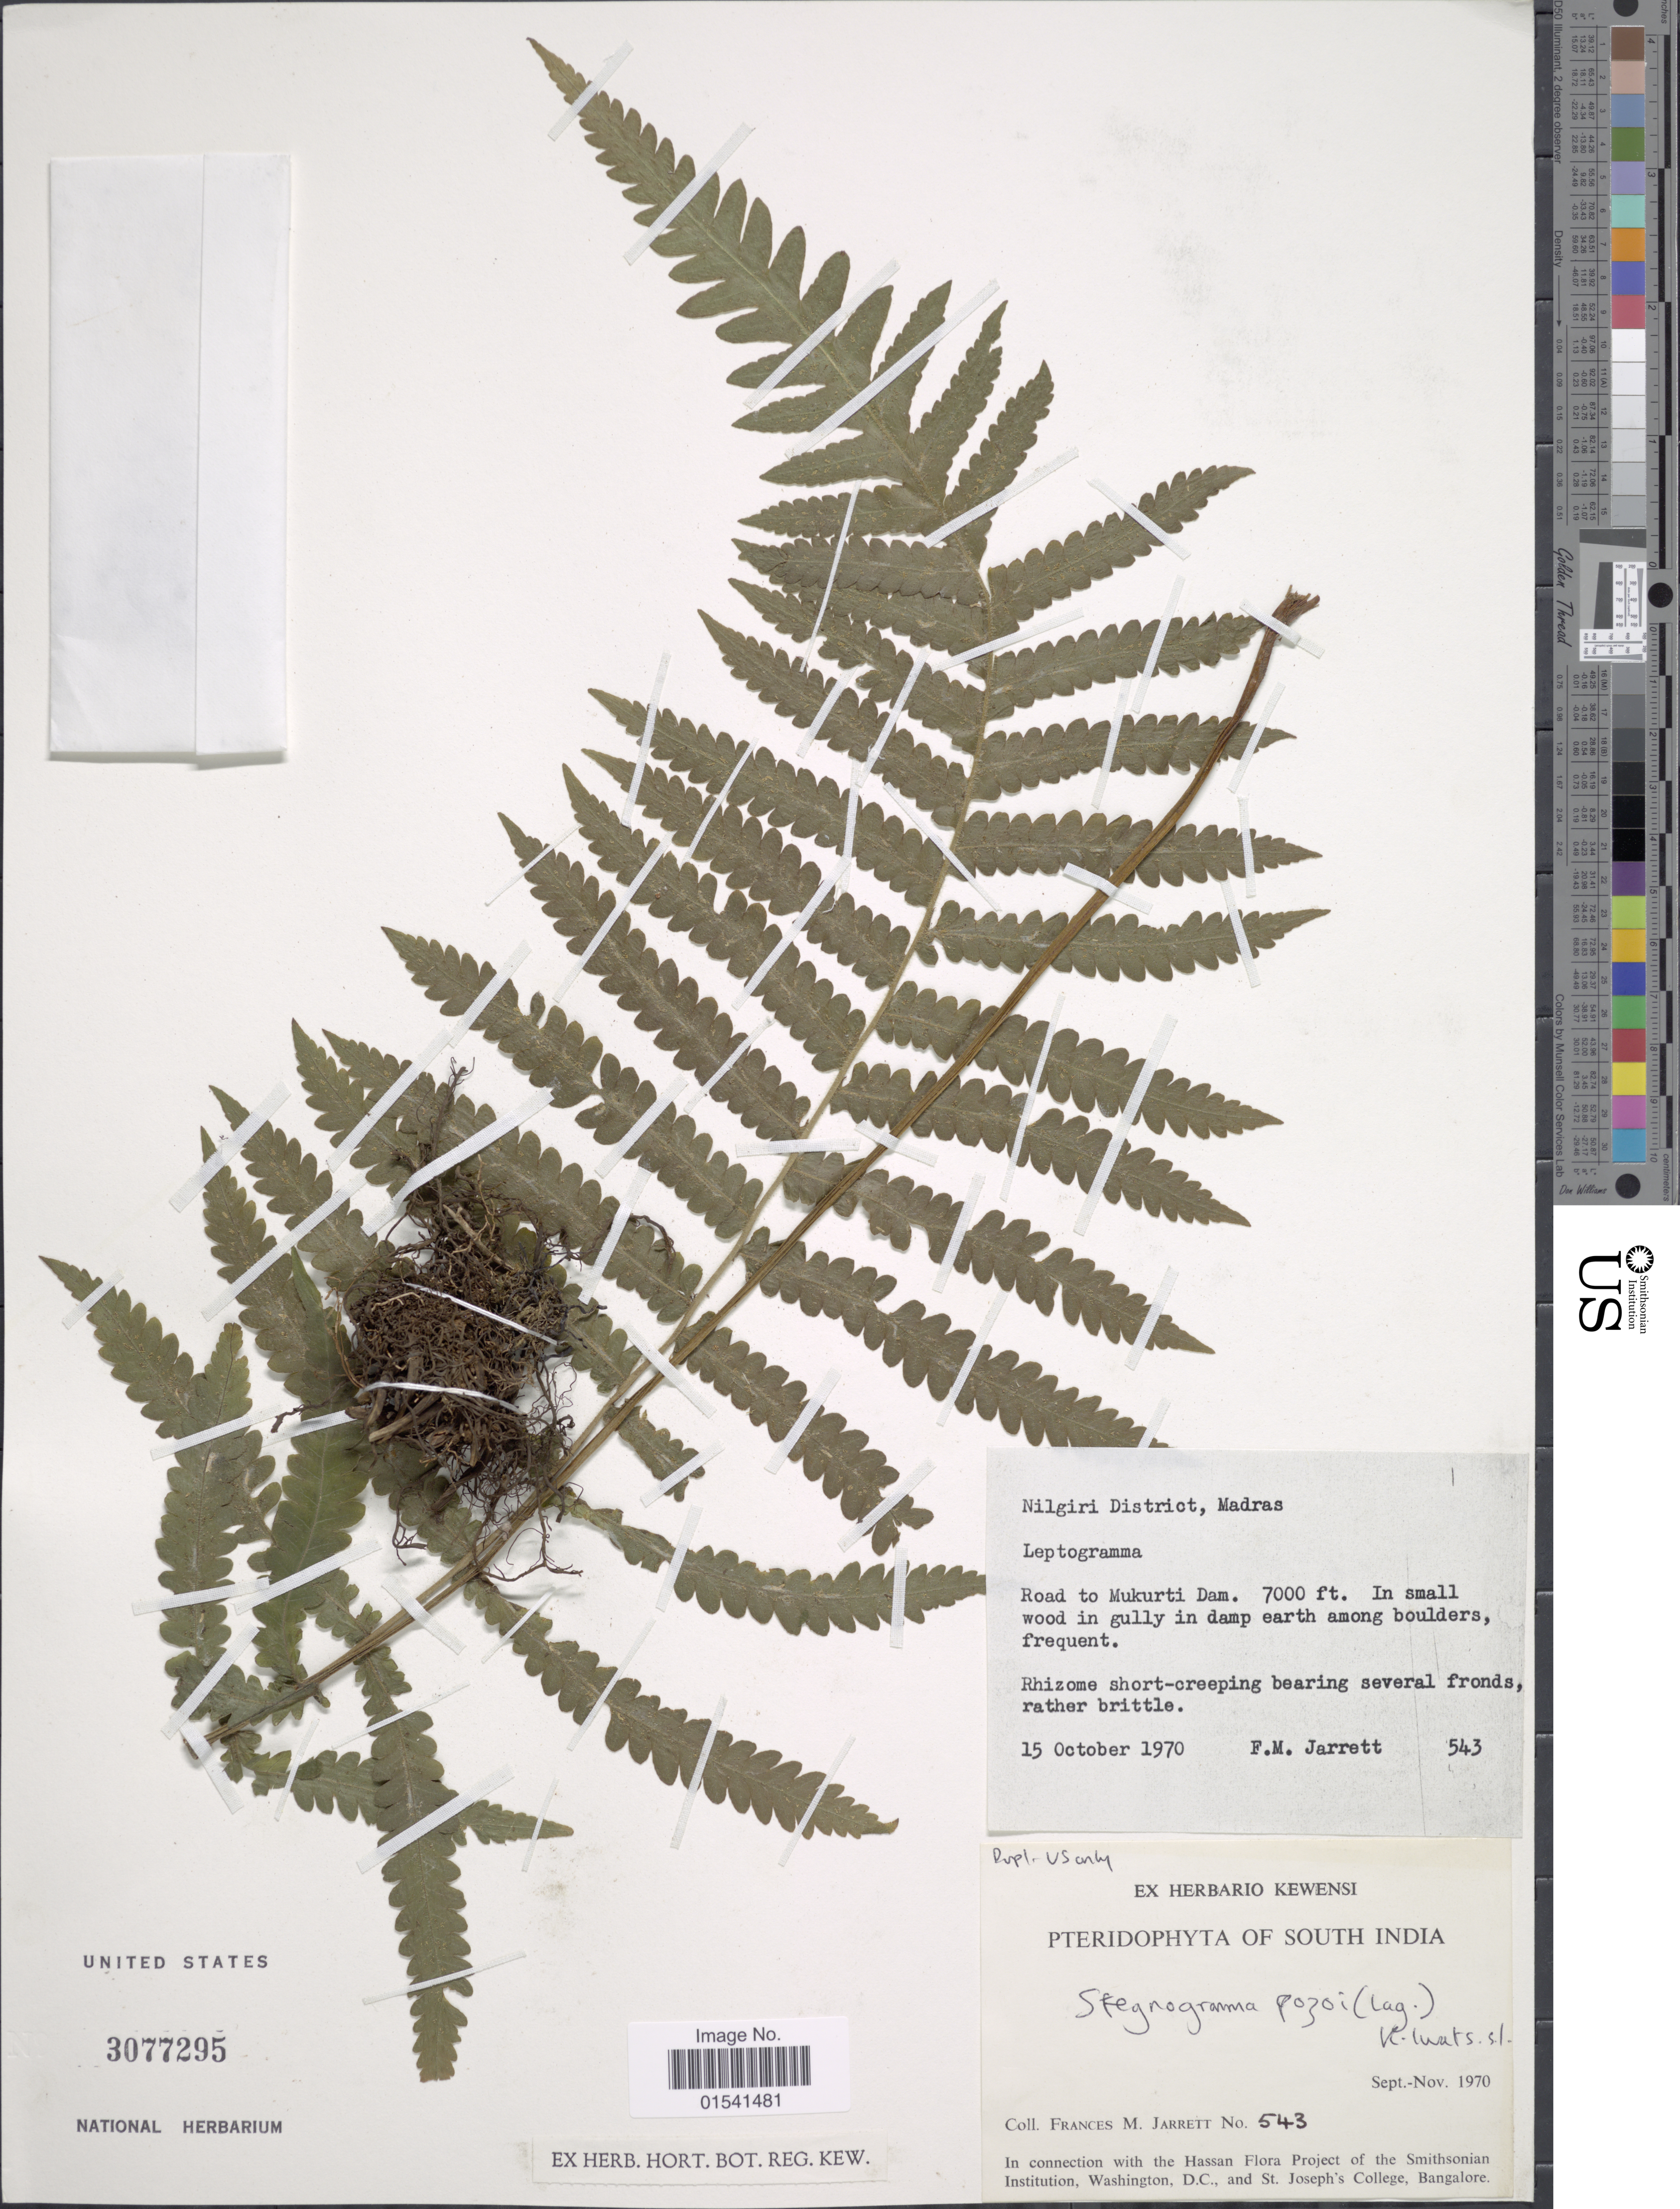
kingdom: Plantae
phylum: Tracheophyta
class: Polypodiopsida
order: Polypodiales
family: Thelypteridaceae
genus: Stegnogramma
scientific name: Stegnogramma pozoi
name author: (Lag.) K. Iwats.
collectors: F. M. Jarrett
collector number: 543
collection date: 1970-10-15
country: India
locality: Nilgiri District, Madras, Road to Mukurti Dam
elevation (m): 2134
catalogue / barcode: US 3077295